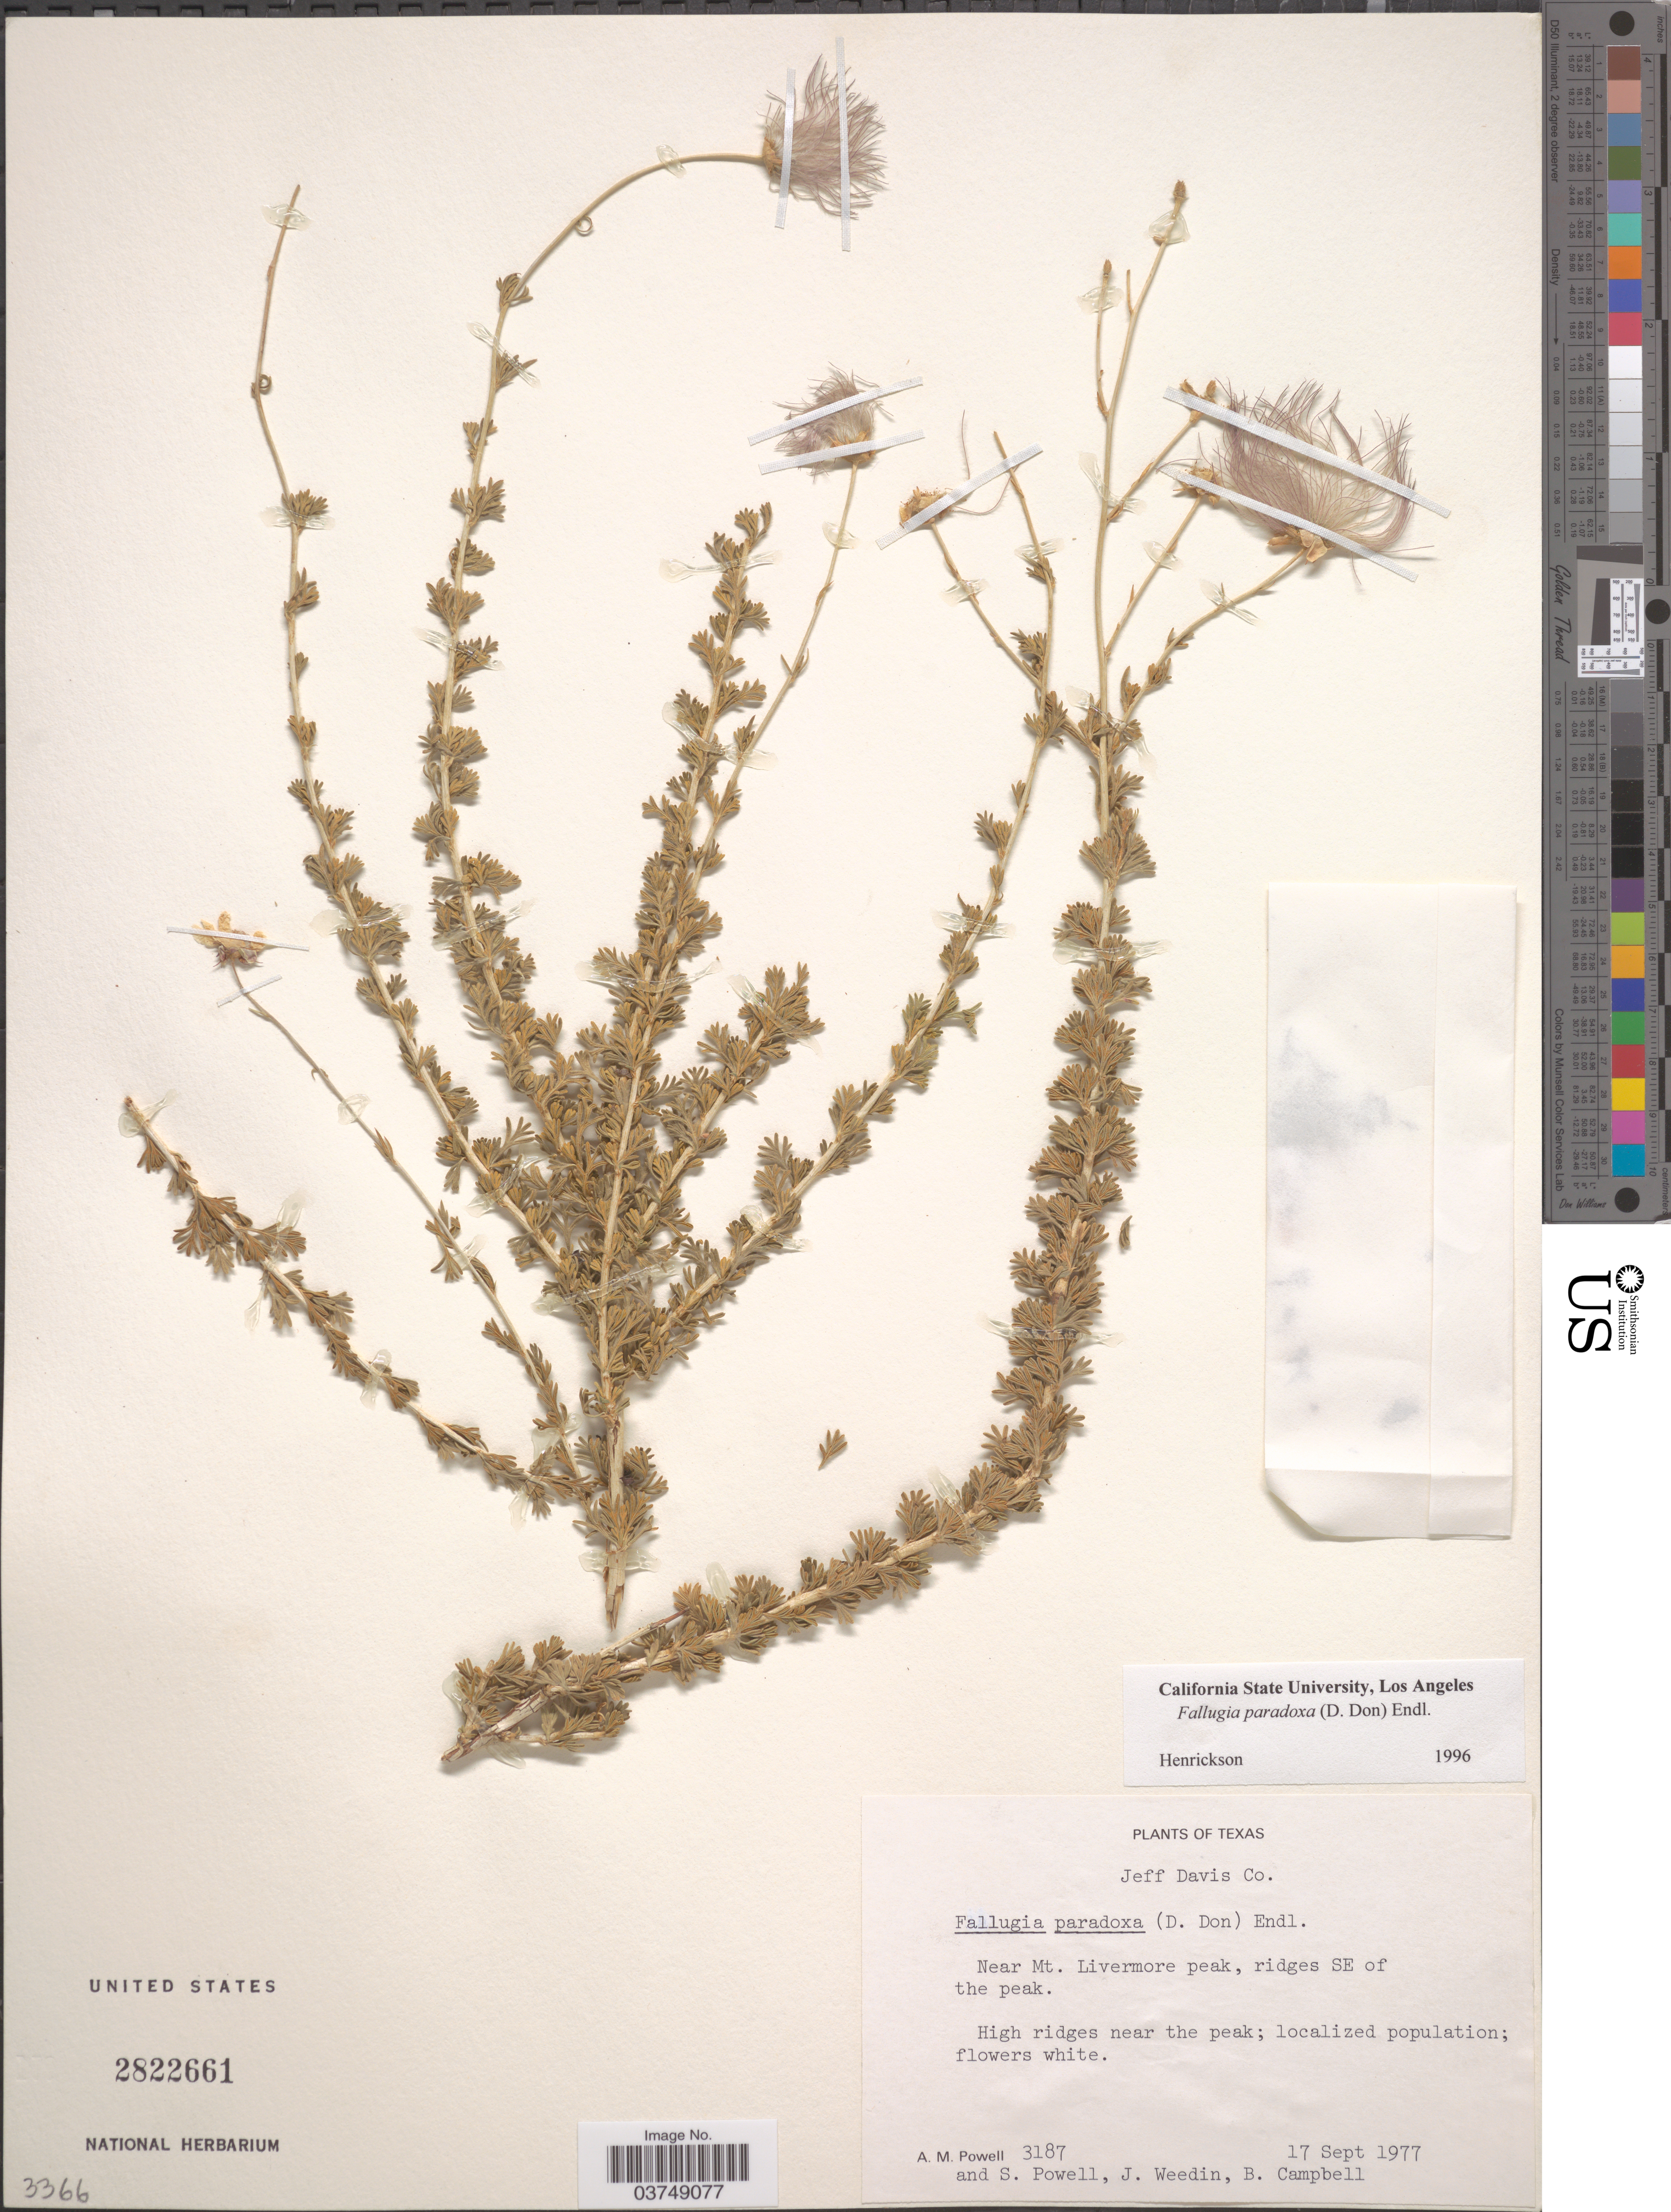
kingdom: Plantae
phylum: Tracheophyta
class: Magnoliopsida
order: Rosales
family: Rosaceae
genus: Fallugia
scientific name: Fallugia paradoxa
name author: (D. Don ex Tilloch & T. Taylor) Endl. ex Torr.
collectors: A. M. Powell, S. Powell, J. Weedin & B. Campbell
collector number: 3187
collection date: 1977-09-17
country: United States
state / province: Texas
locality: Jeff Davis Co. near Mt. Livermore peak, ridges SE of the peak.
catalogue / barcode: US 2822661